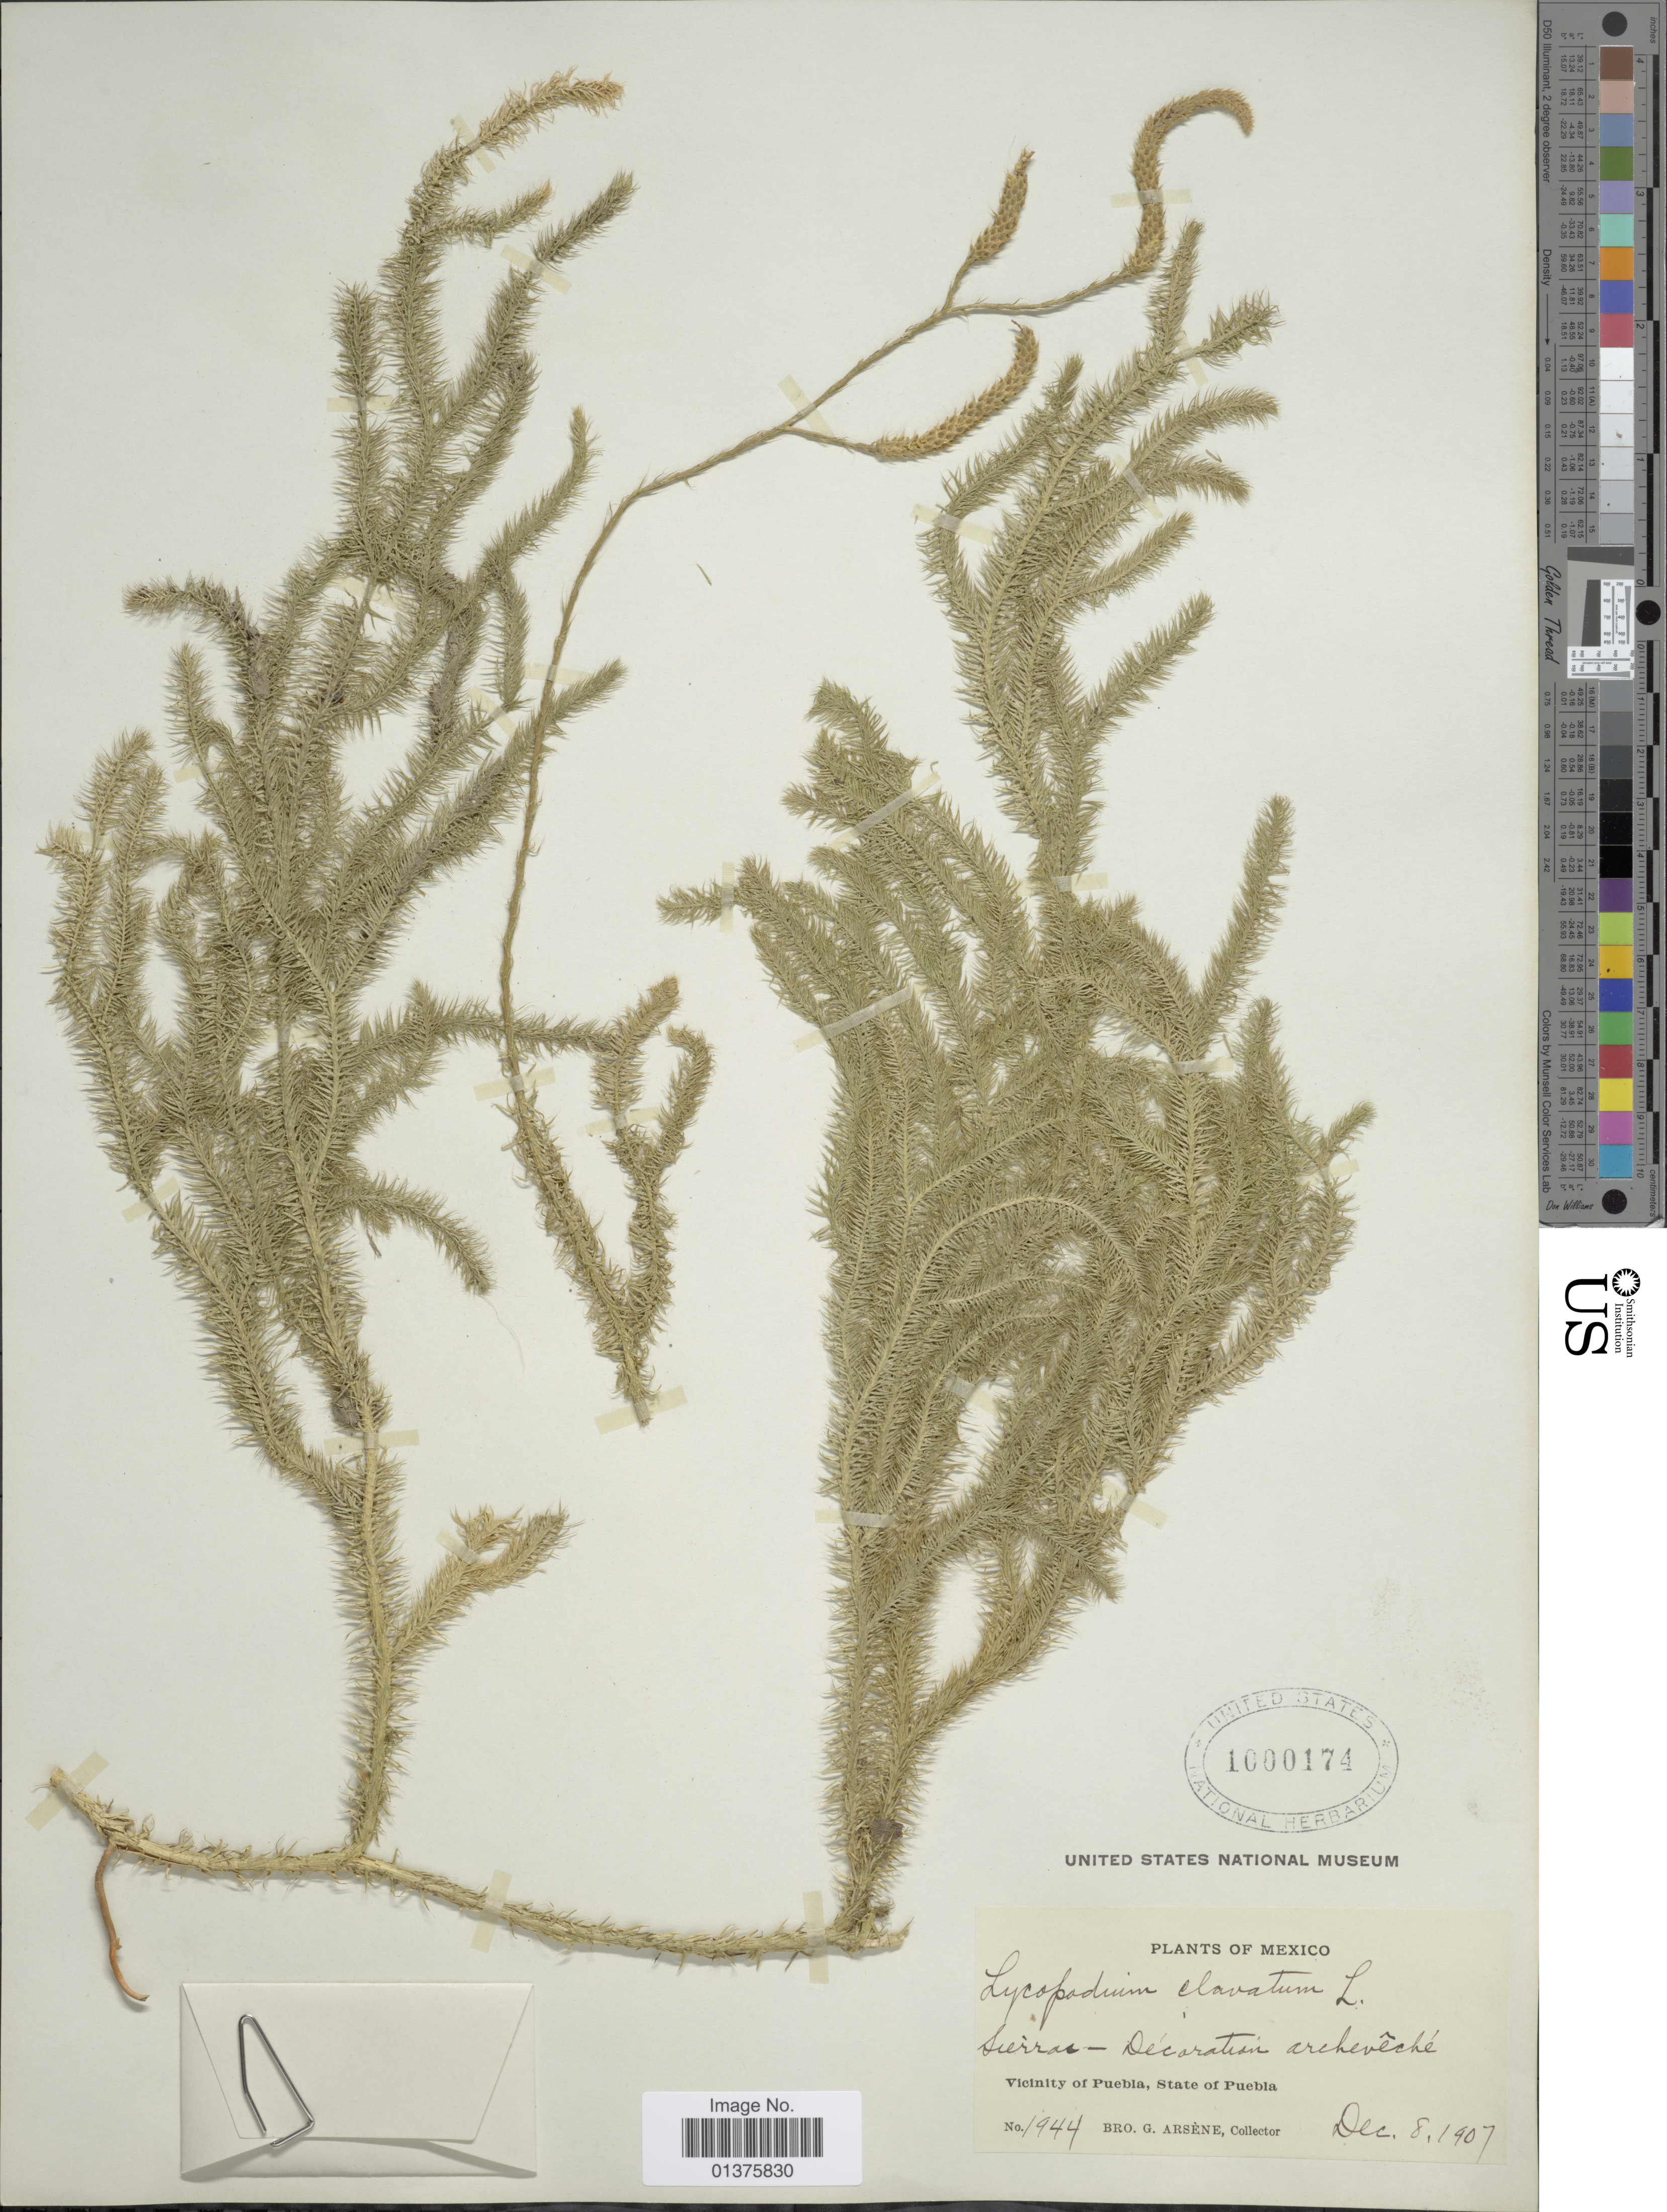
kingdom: Plantae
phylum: Tracheophyta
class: Lycopodiopsida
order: Lycopodiales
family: Lycopodiaceae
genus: Lycopodium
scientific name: Lycopodium clavatum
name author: L.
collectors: Bro. G. Arsène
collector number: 1944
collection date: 1907-12-08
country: Mexico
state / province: Puebla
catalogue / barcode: US 1000174